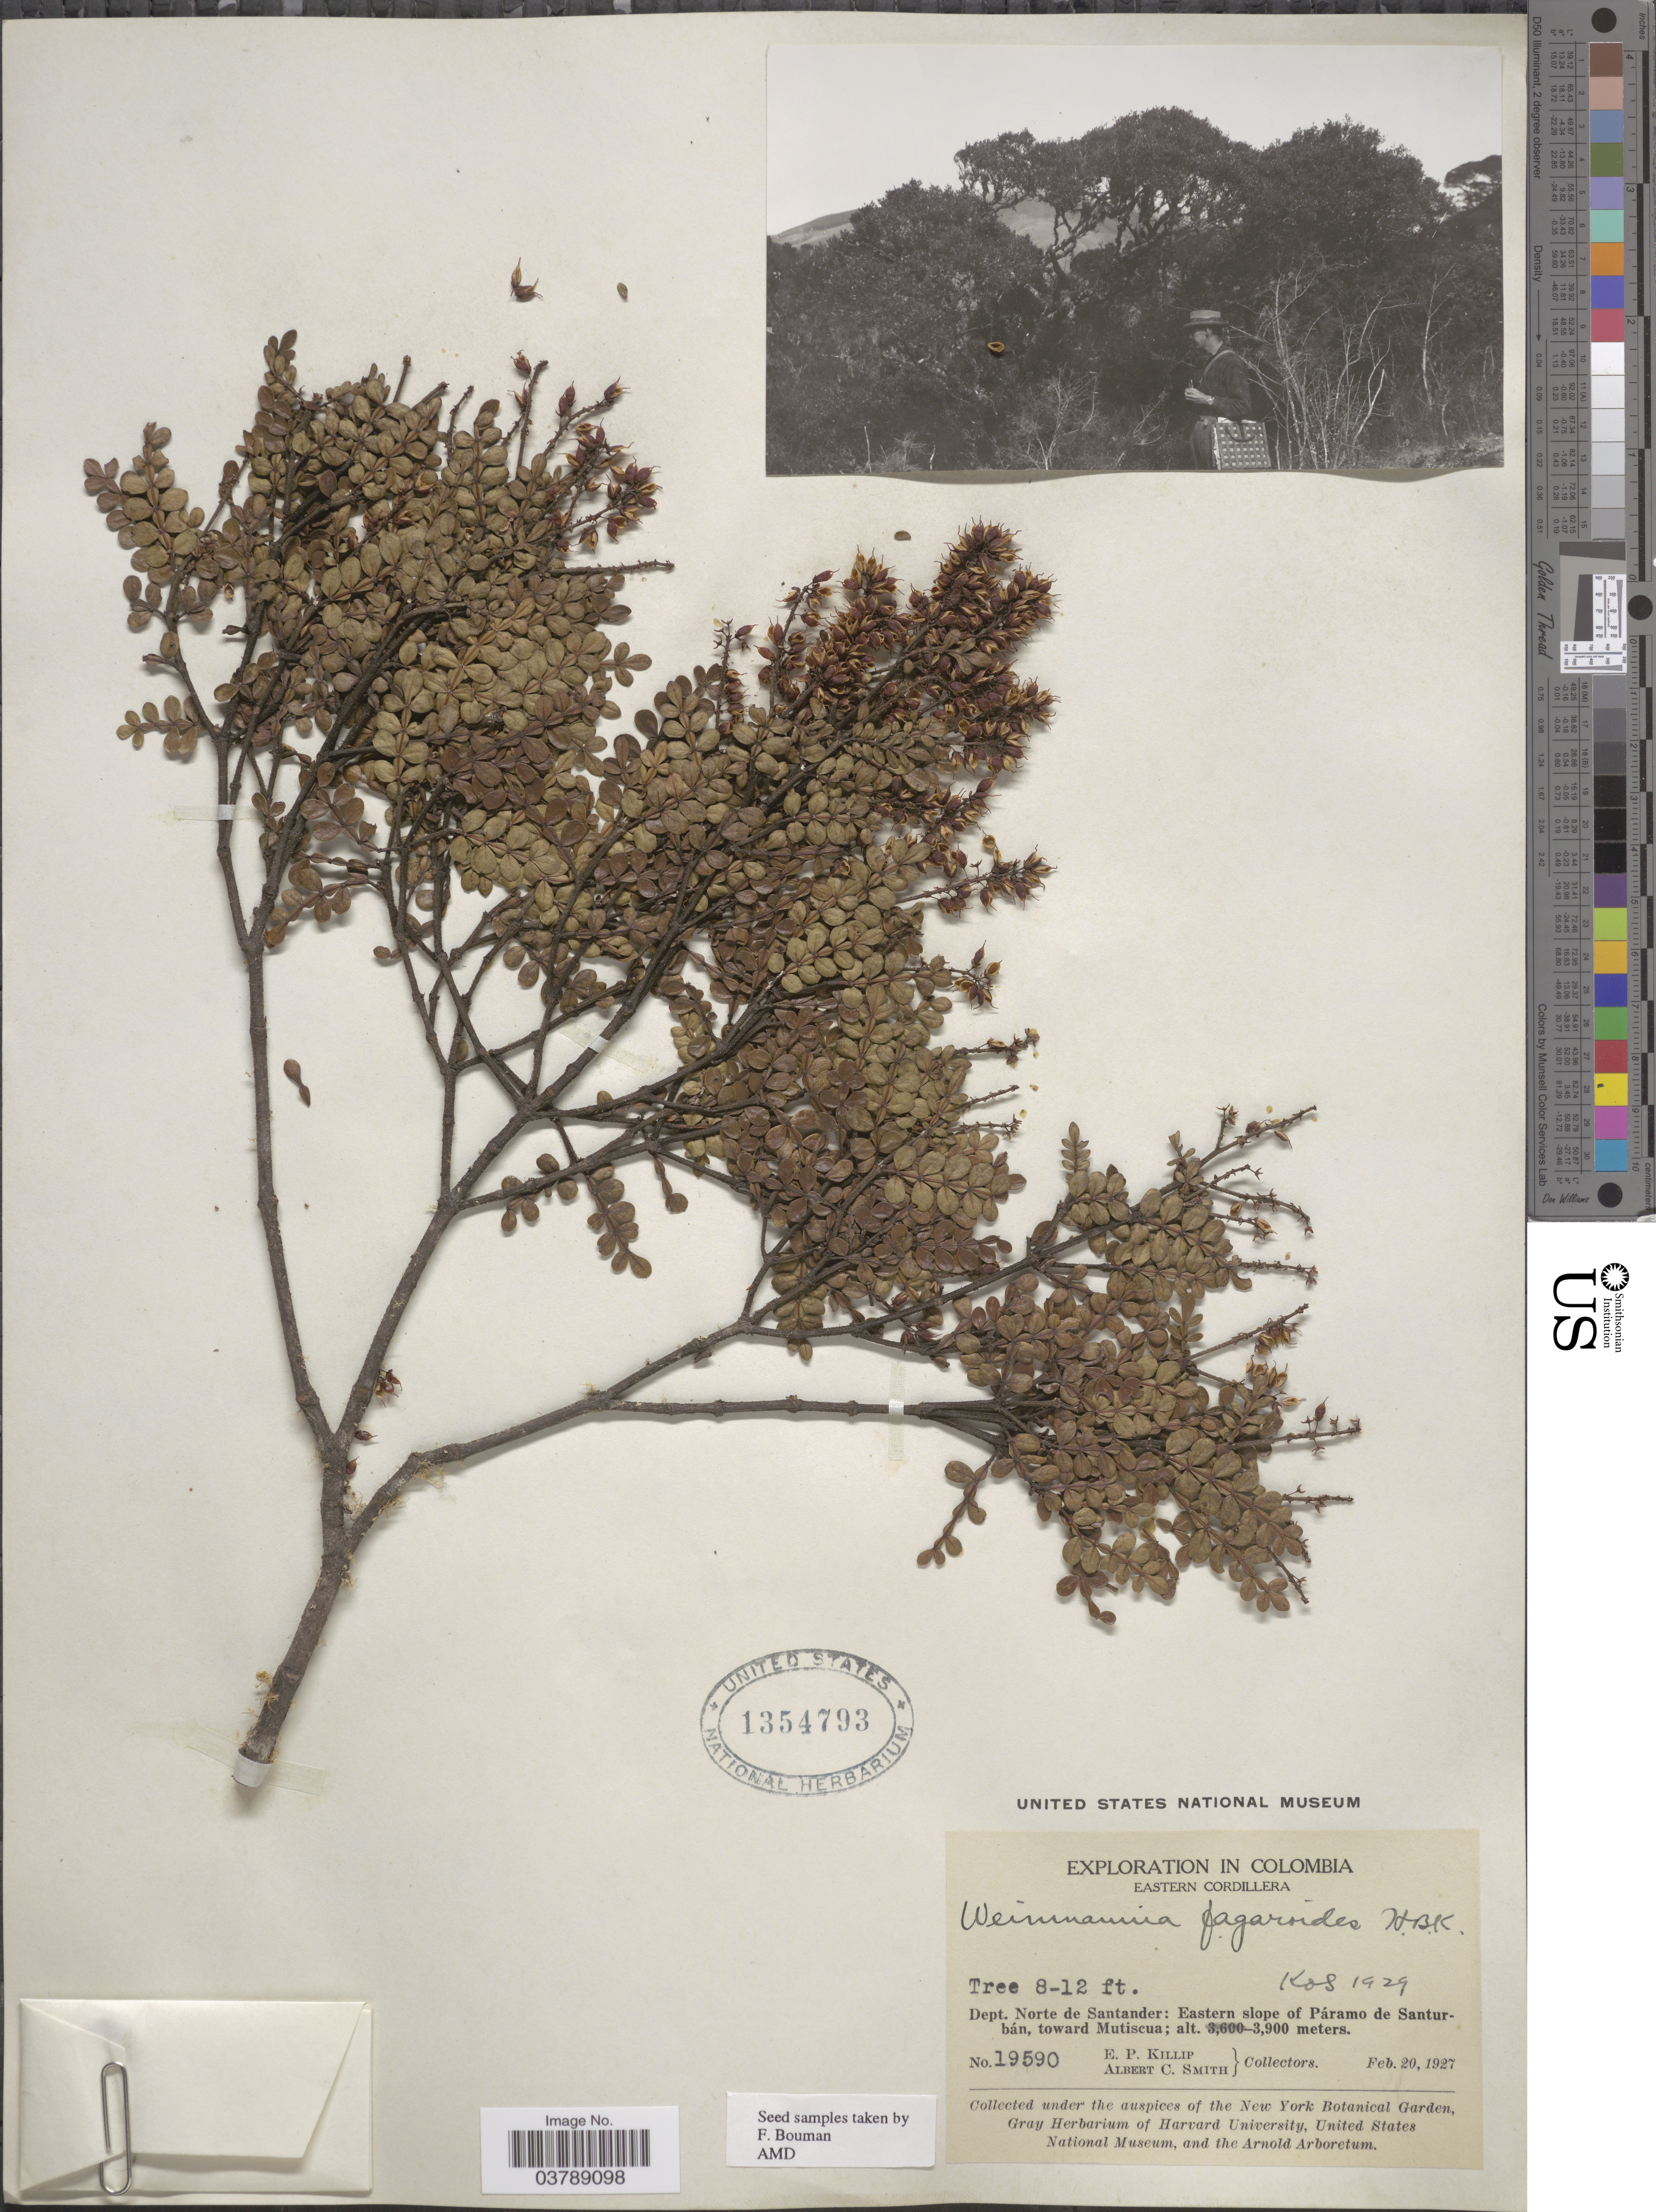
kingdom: Plantae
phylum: Tracheophyta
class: Magnoliopsida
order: Oxalidales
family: Cunoniaceae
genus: Weinmannia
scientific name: Weinmannia fagaroides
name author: Kunth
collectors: E. P. Killip & A. C. Smith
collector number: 19590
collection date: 1927-02-20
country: Colombia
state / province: Norte de Santander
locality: Eastern Cordillera. Dept. Norte de Santander: Eastern slope of Páramo de Santurbán toward Mutiscua.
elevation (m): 3900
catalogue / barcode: US 1354793